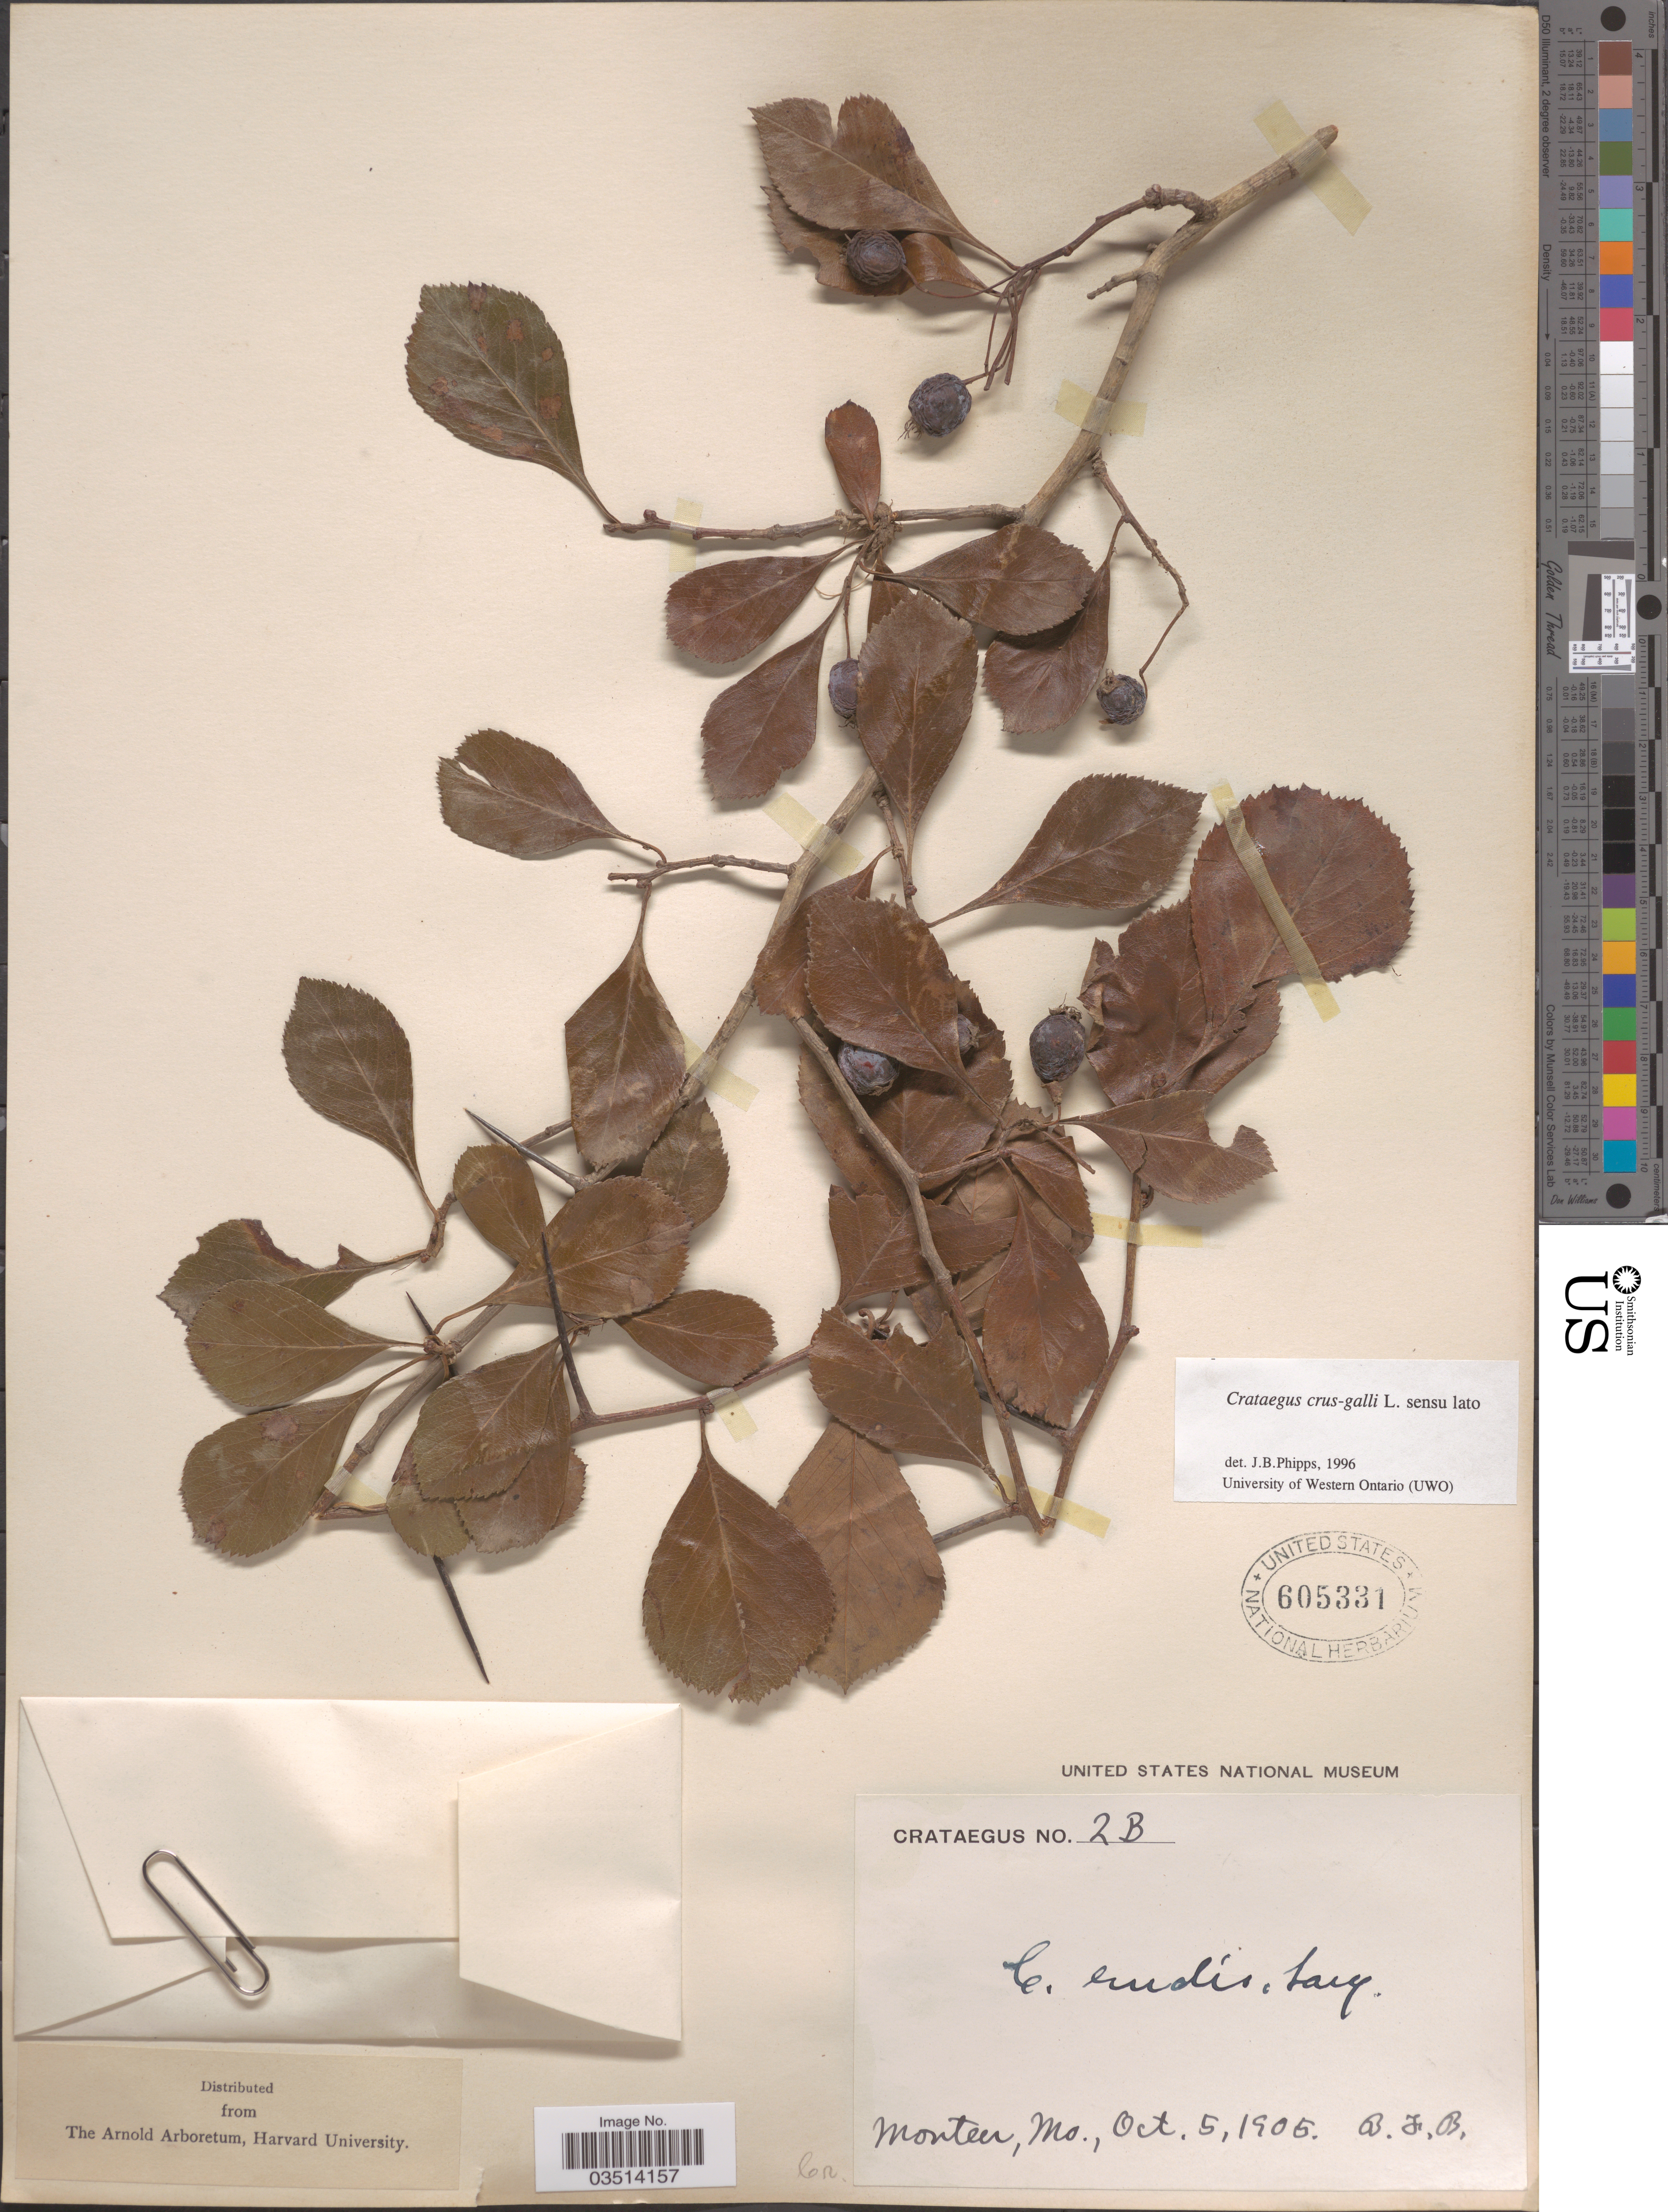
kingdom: Plantae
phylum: Tracheophyta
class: Magnoliopsida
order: Rosales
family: Rosaceae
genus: Crataegus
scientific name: Crataegus crus-galli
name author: L.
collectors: B. F. B.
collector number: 2B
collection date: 1905-10-05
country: United States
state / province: Missouri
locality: Monteer.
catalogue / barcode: US 605331